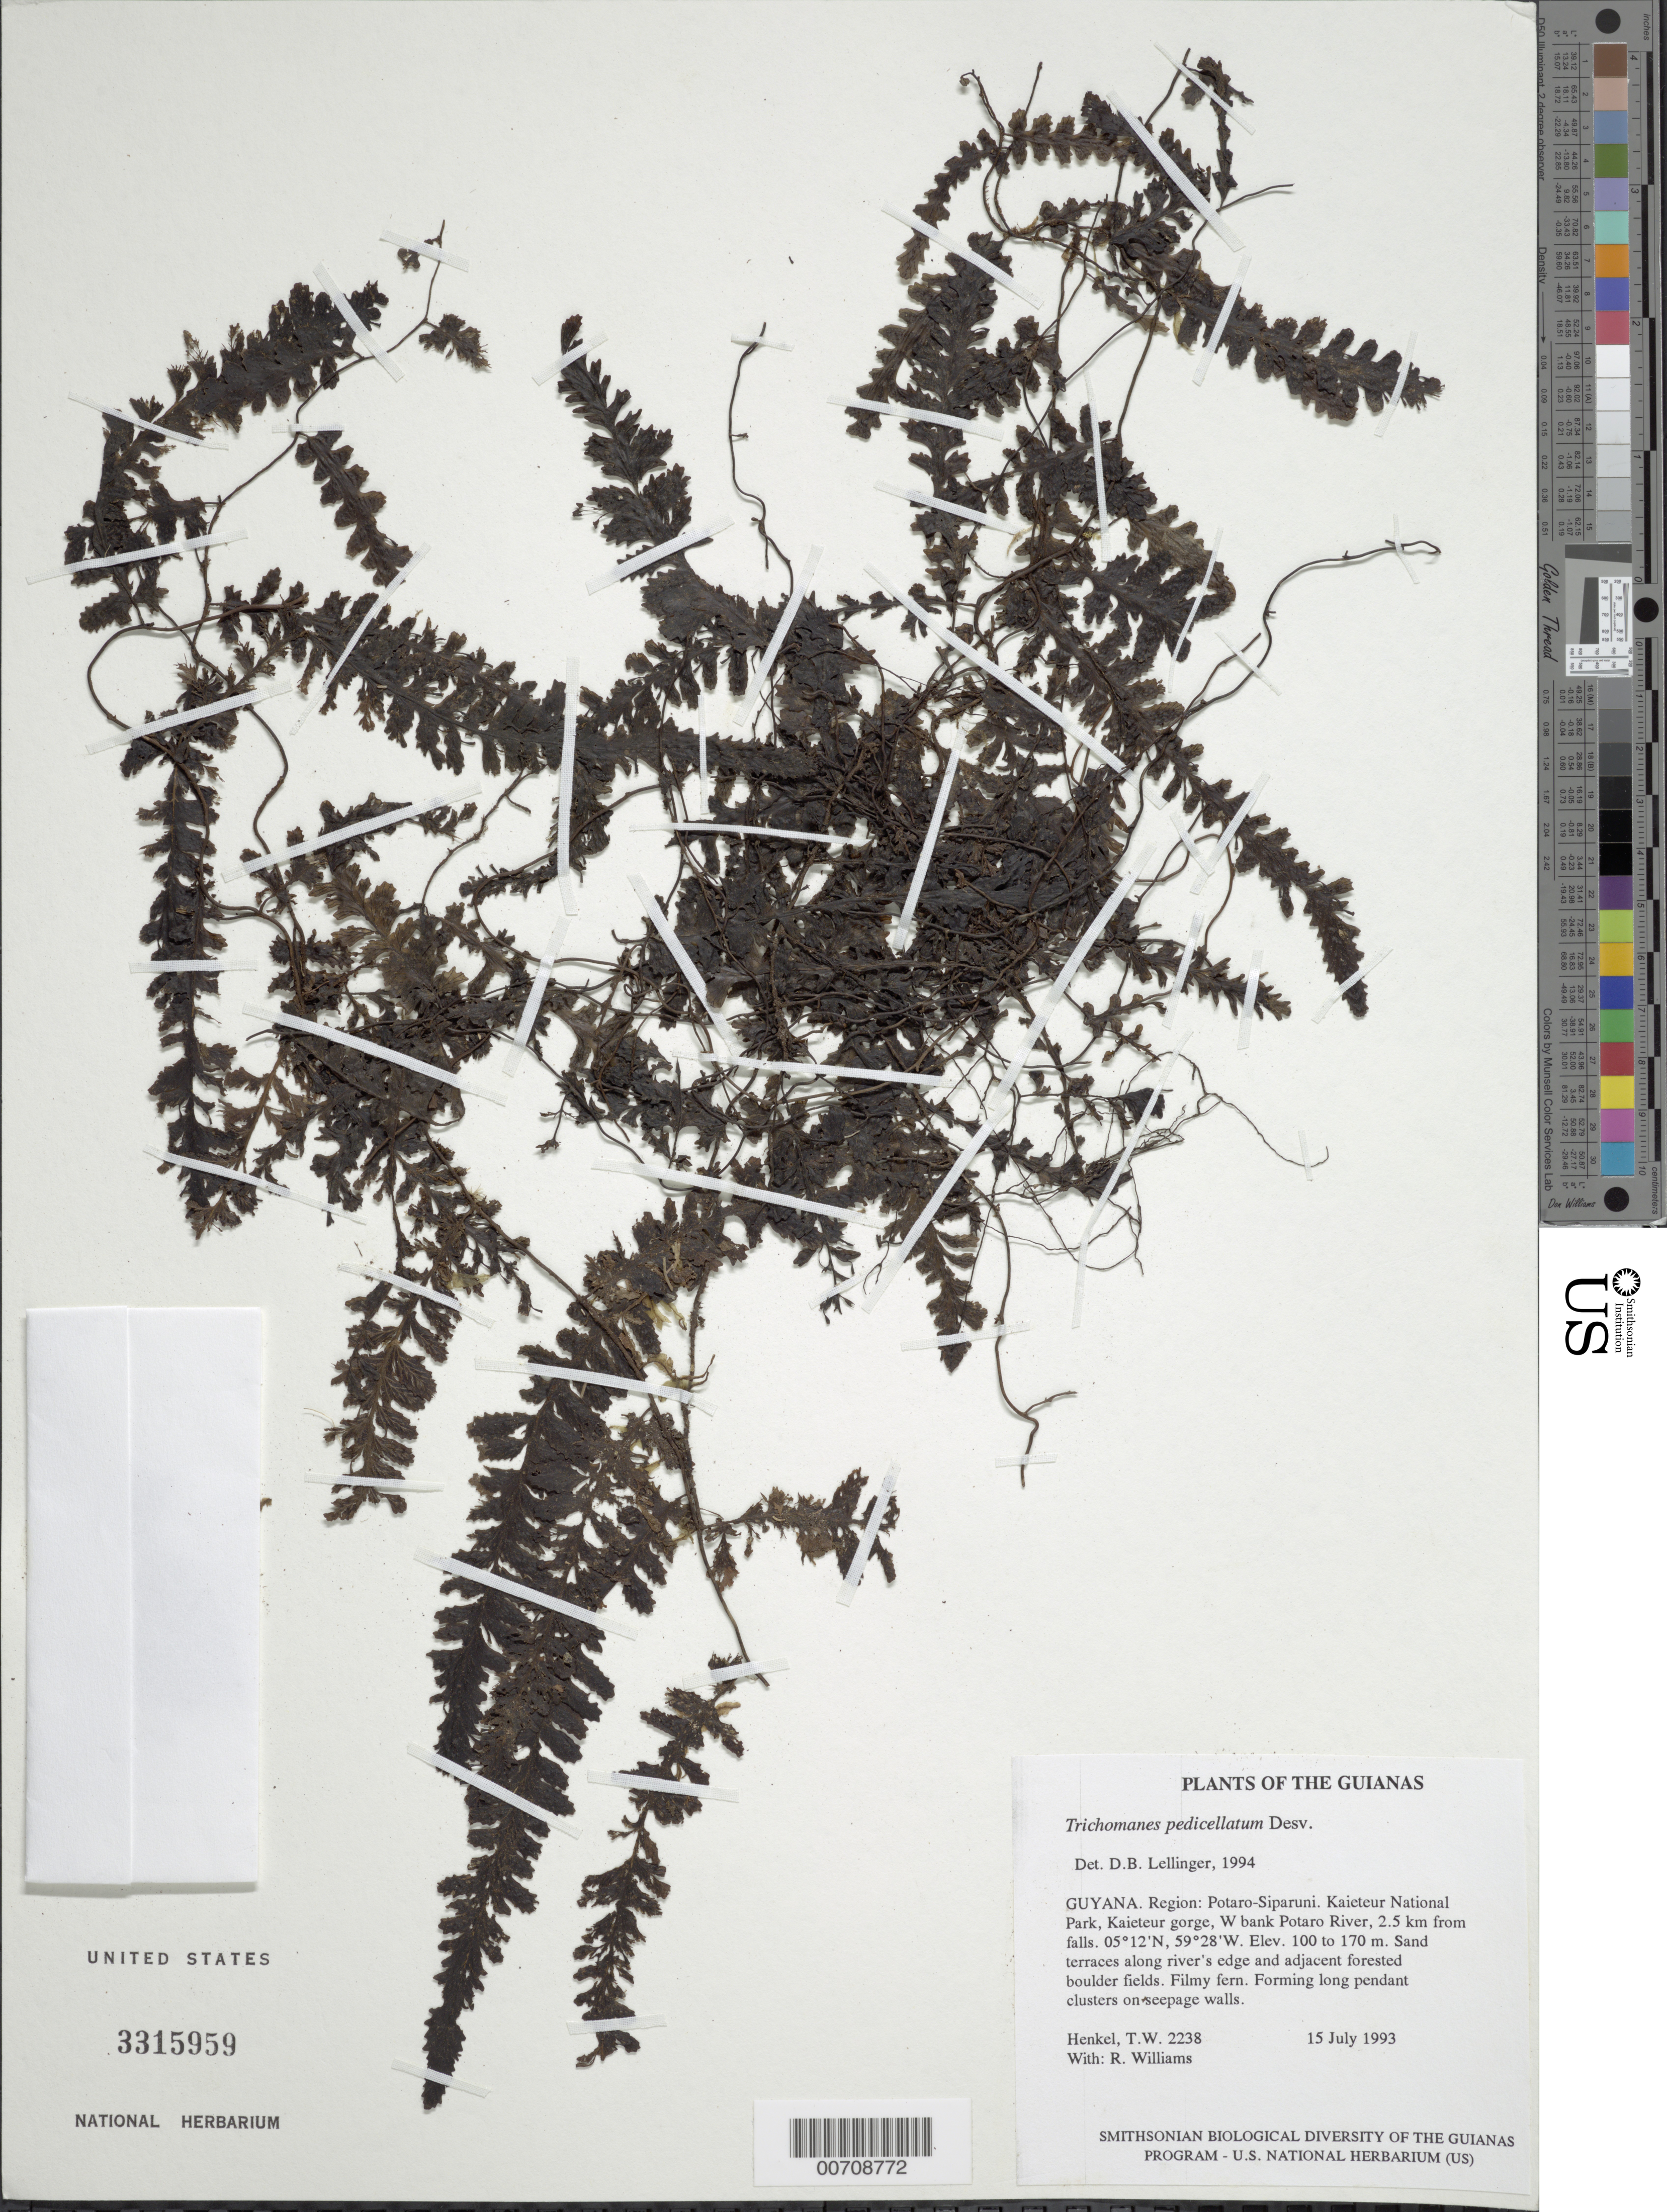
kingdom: Plantae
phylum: Tracheophyta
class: Polypodiopsida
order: Hymenophyllales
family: Hymenophyllaceae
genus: Trichomanes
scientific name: Trichomanes pedicellatum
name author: Desv.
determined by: Lellinger, David B., (BOT), Smithsonian Institution - National Museum of Natural History (UNITED STATES)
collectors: T. Henkel & R. Williams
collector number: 2238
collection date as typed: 15 July 1993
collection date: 1993-07-15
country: Guyana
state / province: Potaro-Siparuni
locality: Kaieteur National Park, Kaieteur gorge, W bank Potaro R, 2.5 km from falls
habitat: Sand terraces along river's edge and adjacent forested boulder fields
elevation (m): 100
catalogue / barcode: US 3315959